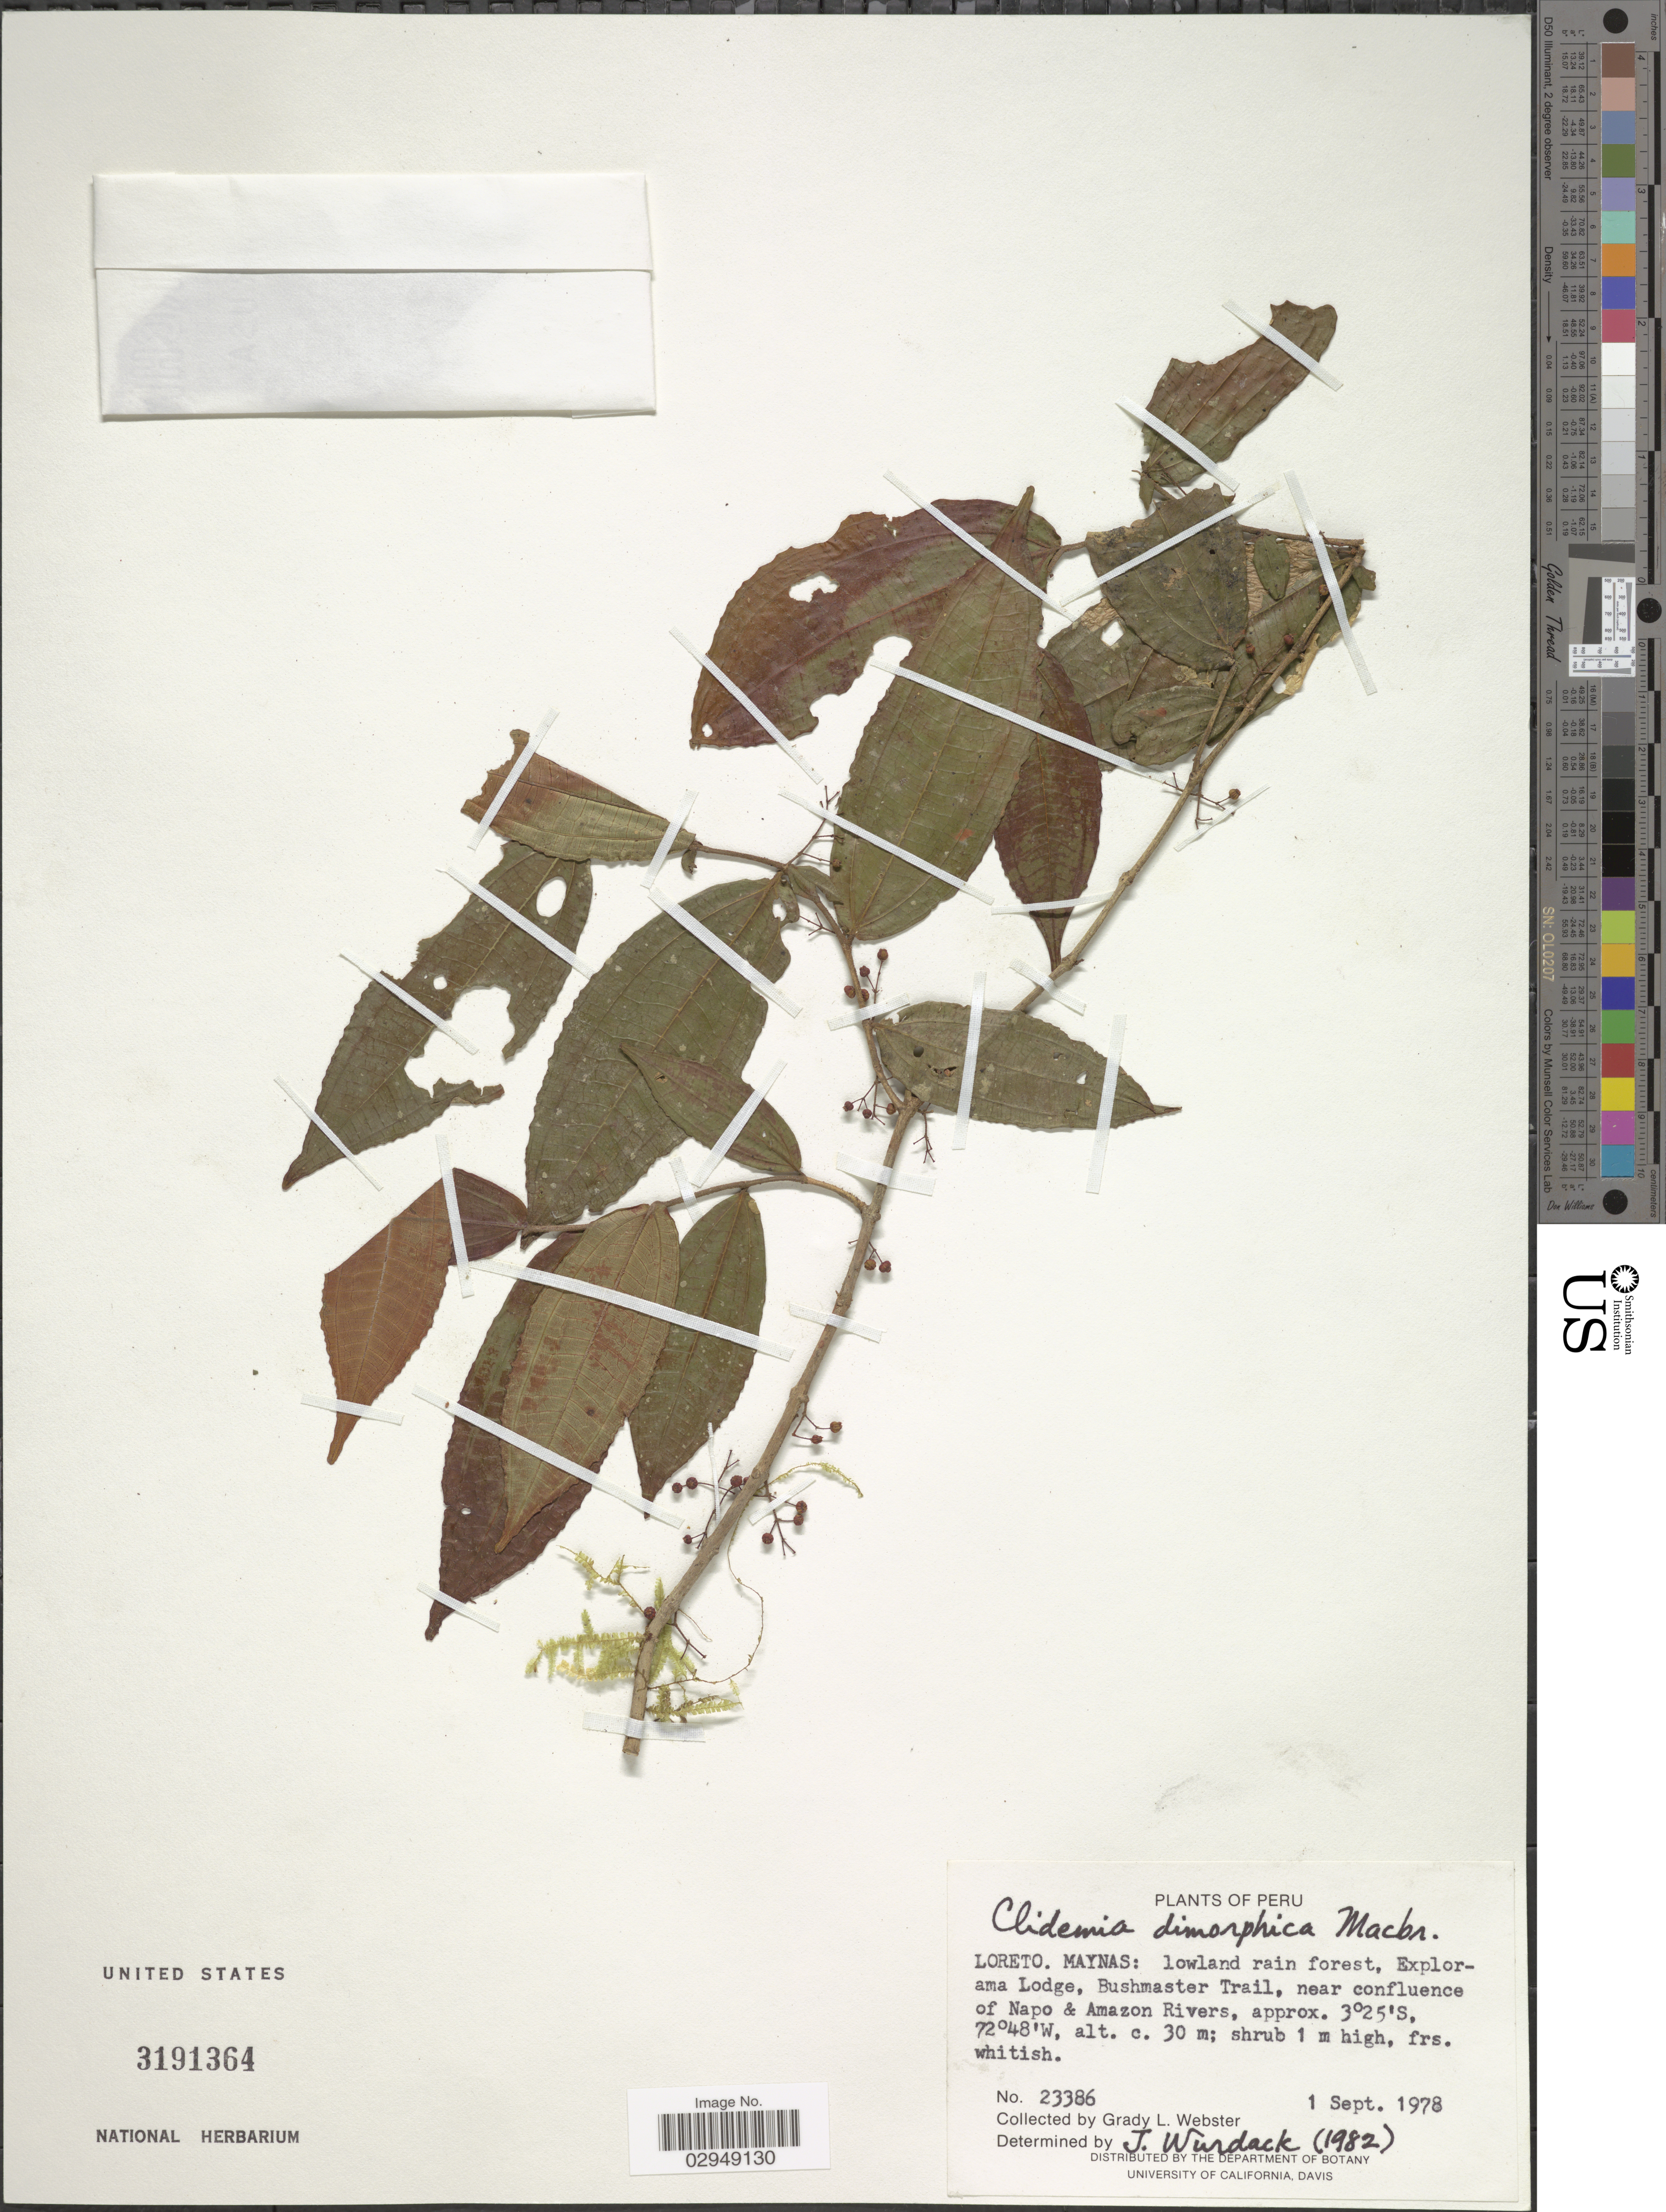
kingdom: Plantae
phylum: Tracheophyta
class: Magnoliopsida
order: Myrtales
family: Melastomataceae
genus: Clidemia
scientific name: Clidemia dimorphica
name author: J.F. Macbr.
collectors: G. L. Webster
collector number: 23386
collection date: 1978-09-01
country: Peru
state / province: Loreto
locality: Maynas, Explorama Lodge, Bushmaster Trail, near confluence of Napo & Amazon Rivers.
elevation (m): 30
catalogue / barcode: US 3191364